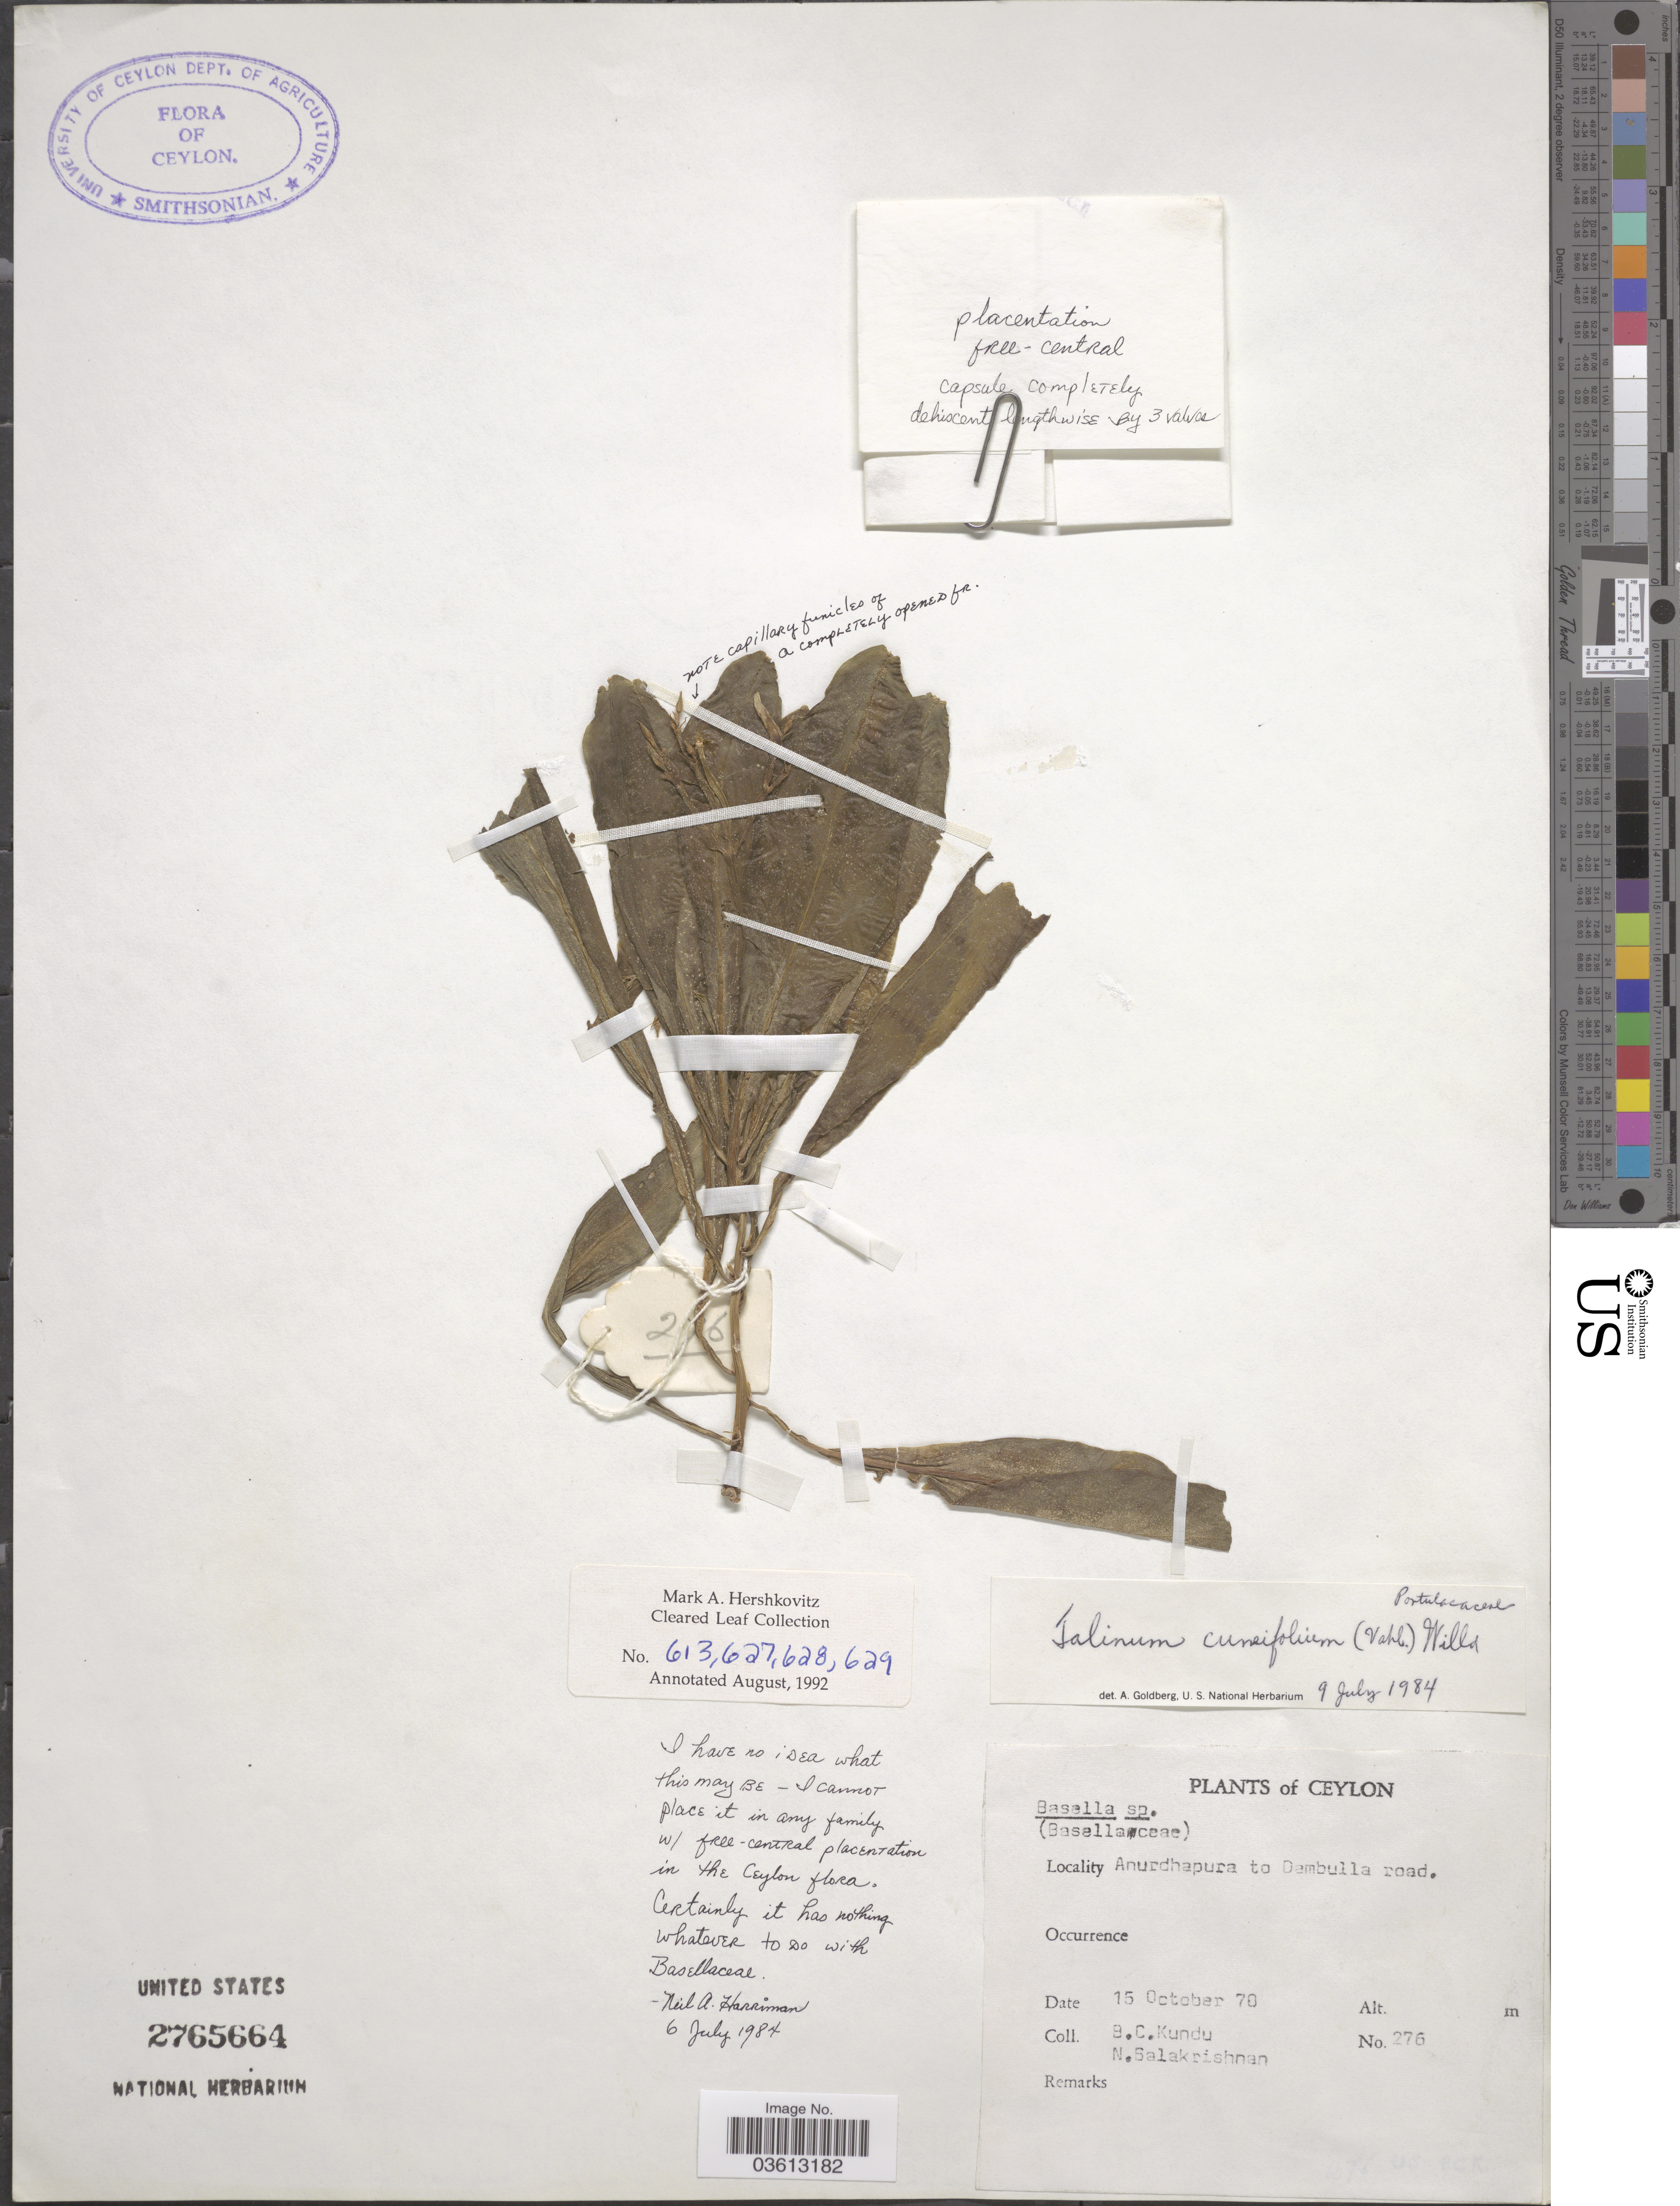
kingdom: Plantae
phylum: Tracheophyta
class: Magnoliopsida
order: Caryophyllales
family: Talinaceae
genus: Talinum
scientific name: Talinum cuneifolium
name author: (Vahl) Willd.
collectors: B. C. Kundu & N. Salakrishnan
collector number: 276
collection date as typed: Transcribed d/m/y: 15/10/70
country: Sri Lanka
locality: Ceylon. Anurdhapura to Dambulla road.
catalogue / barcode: US 2765664